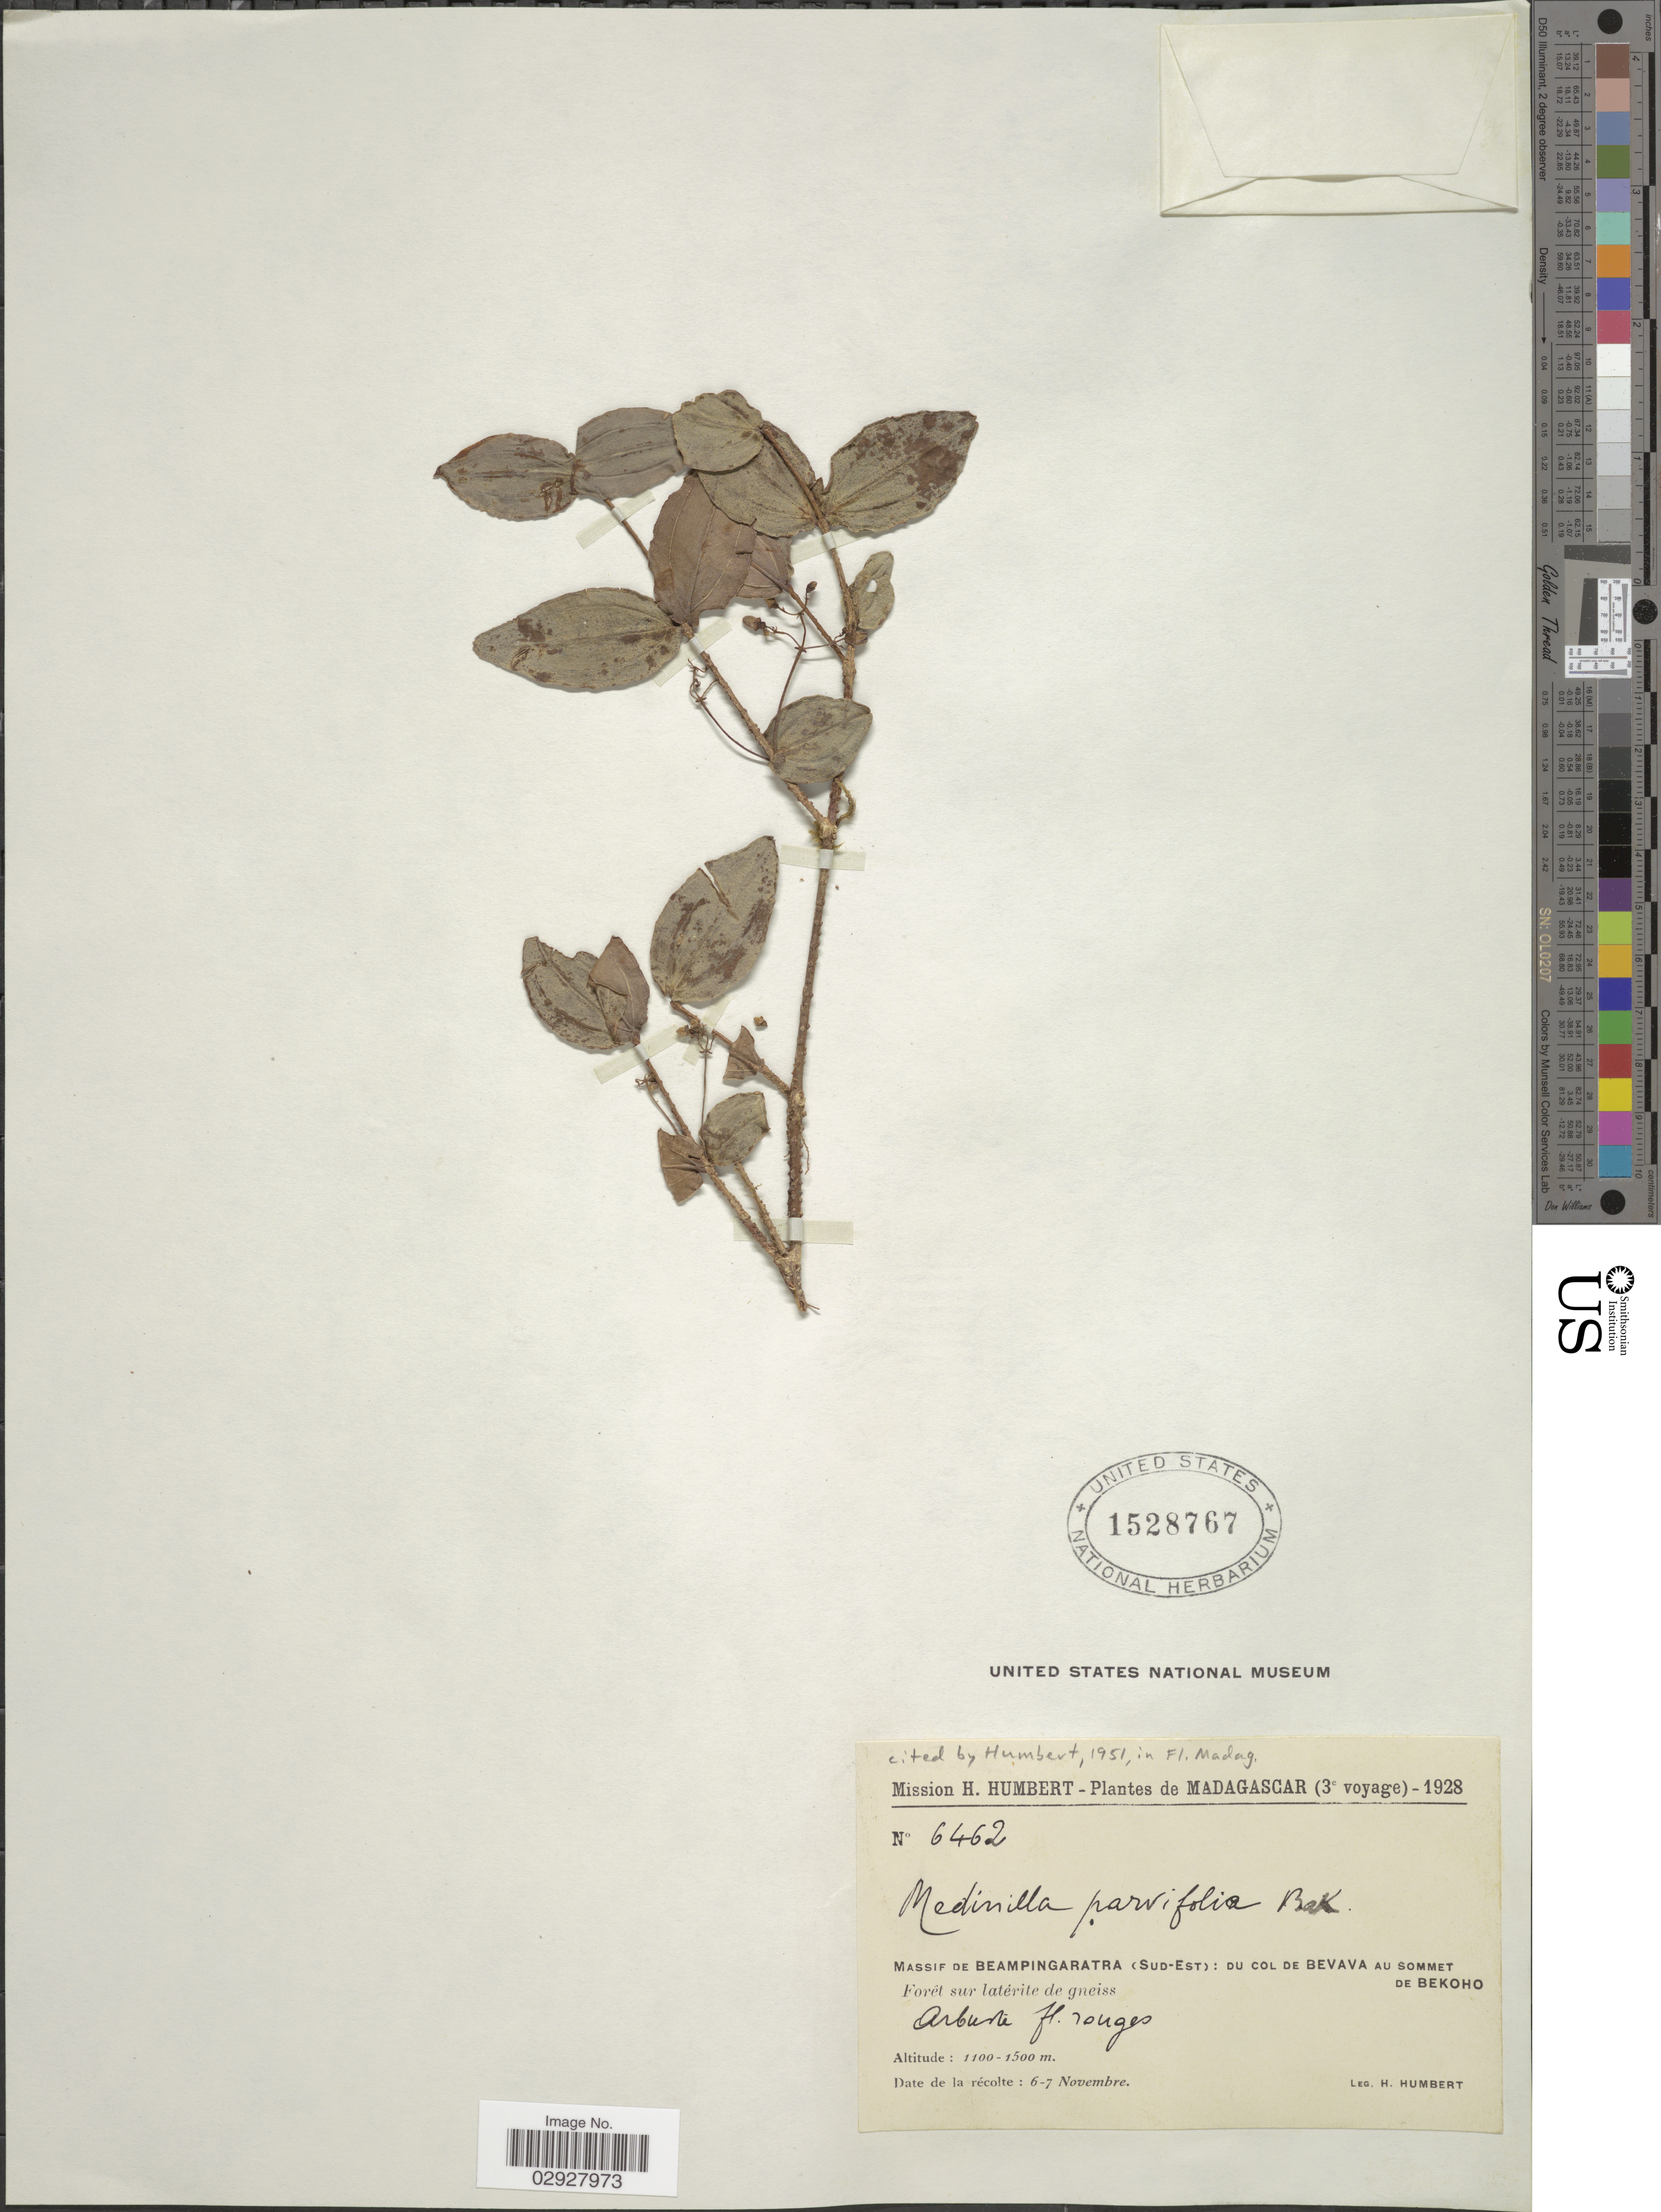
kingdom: Plantae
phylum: Tracheophyta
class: Magnoliopsida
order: Myrtales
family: Melastomataceae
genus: Medinilla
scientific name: Medinilla parvifolia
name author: Baker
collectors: H. Humbert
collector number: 6462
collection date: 1928-11-06/1928-11-07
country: Madagascar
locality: Massif de Beampingaratra (Sud-Est): Du Col de Bevava au Sommet de Bekoho.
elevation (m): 1100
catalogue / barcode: US 1528767